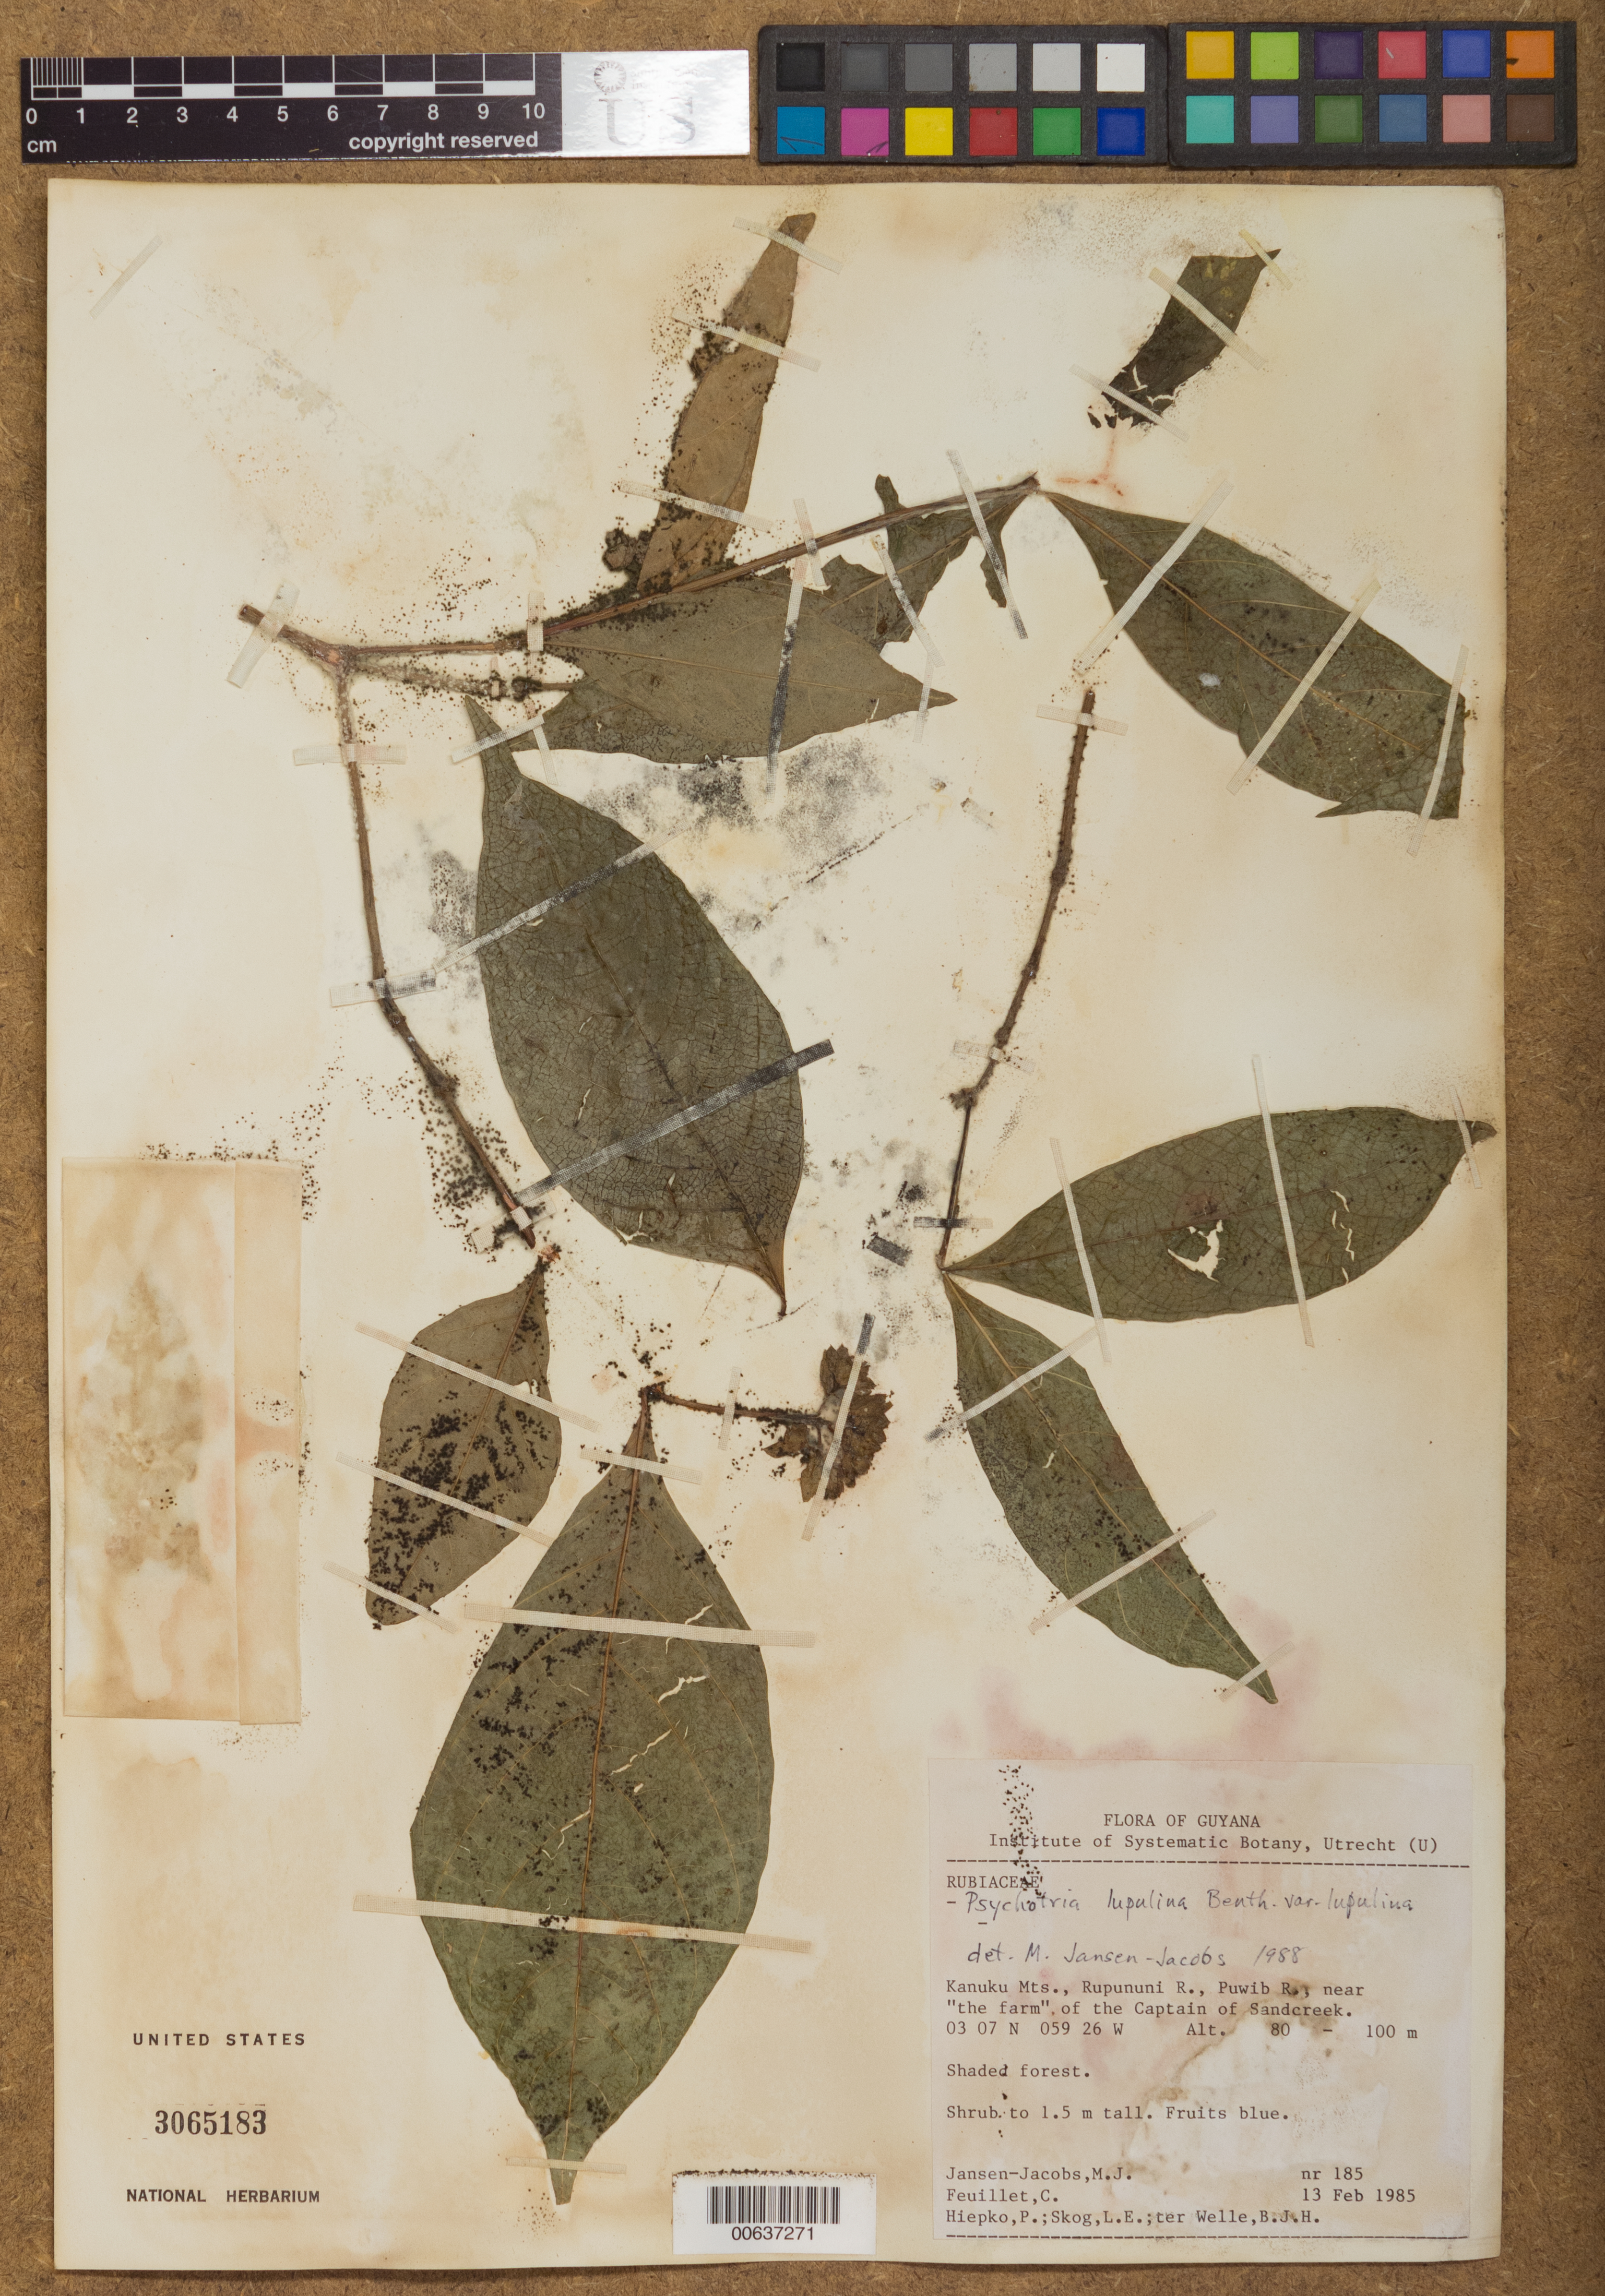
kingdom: Plantae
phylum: Tracheophyta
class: Magnoliopsida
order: Gentianales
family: Rubiaceae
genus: Psychotria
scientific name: Psychotria lupulina var. lupulina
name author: Benth.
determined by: Jansen-Jacobs, M. J., (U), Nationaal Herbarium Nederland, Utrecht University branch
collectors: M. J. Jansen-Jacobs, C. Feuillet, P. H. Hiepko, L. E. Skog & B. Welle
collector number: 185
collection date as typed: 13-Feb-85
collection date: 1985-02-13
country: Guyana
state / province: U. Takutu-U. Essequibo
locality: Kanuku Mts., Rupununi R., Puwib R. near "the farm" of the Captain of Sandcreek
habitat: Shaded forest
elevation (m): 80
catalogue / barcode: US 3065183